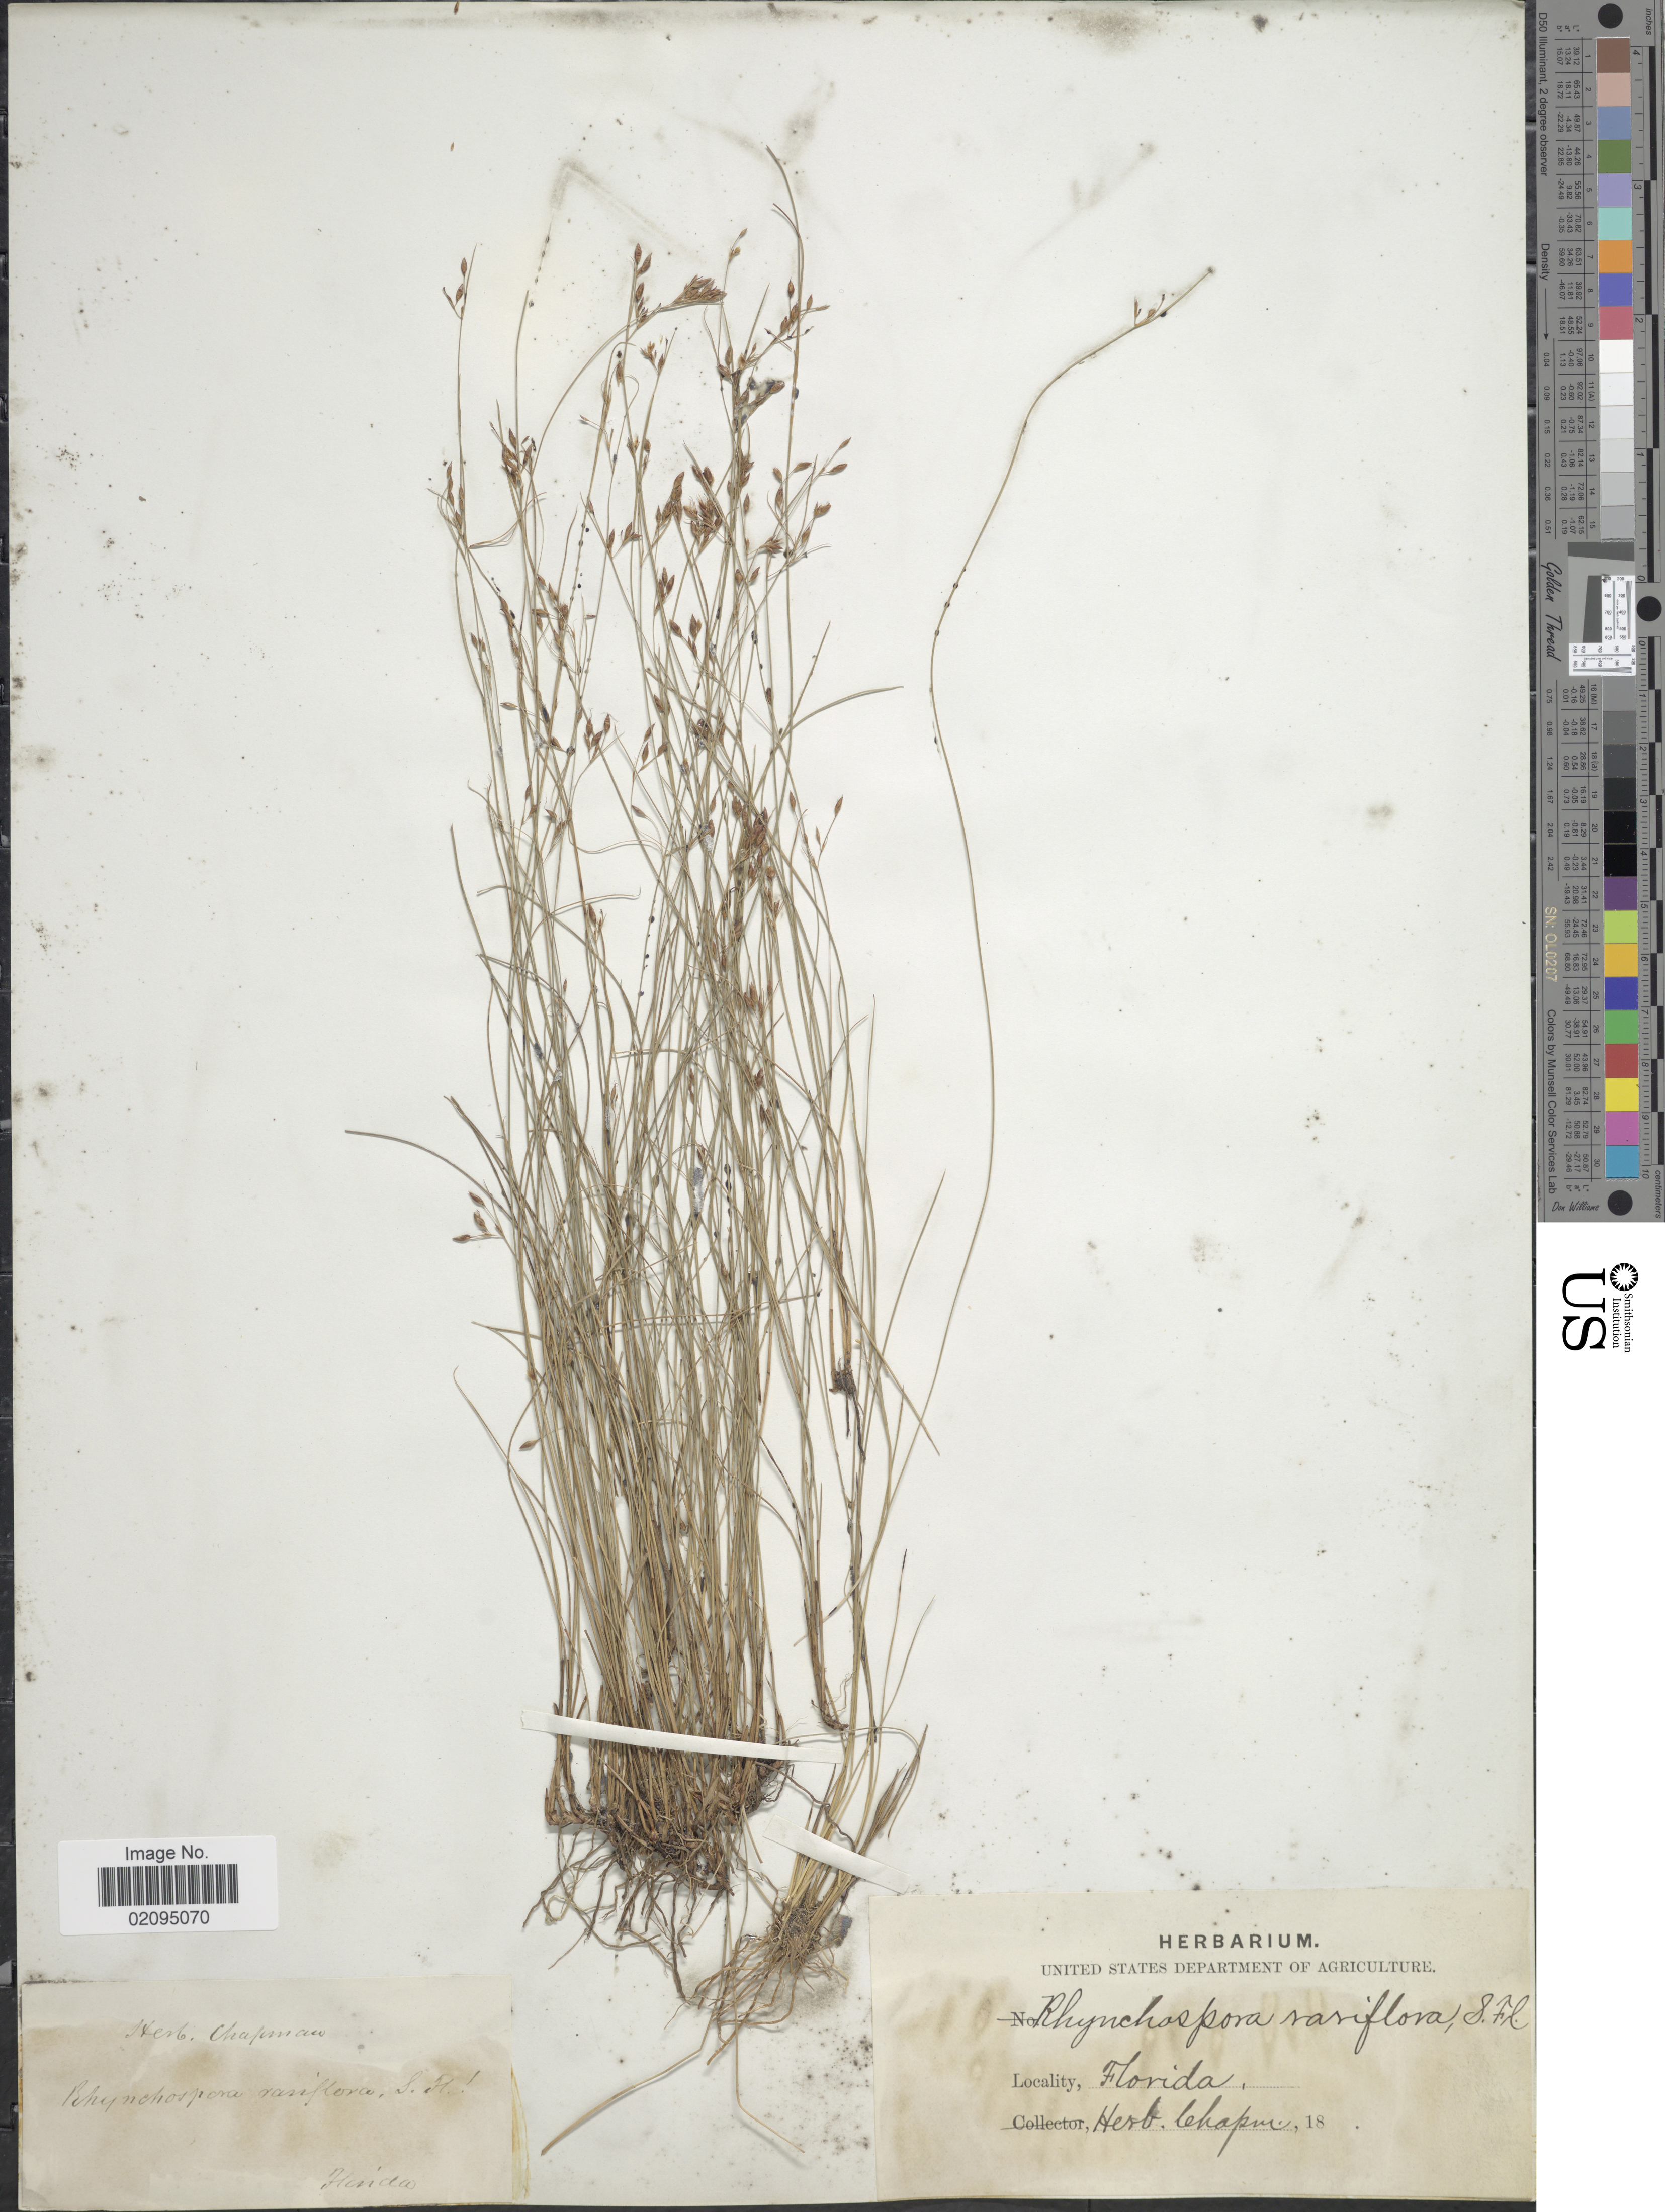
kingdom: Plantae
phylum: Tracheophyta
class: Liliopsida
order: Poales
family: Cyperaceae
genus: Rhynchospora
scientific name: Rhynchospora rariflora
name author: (Michx.) Elliott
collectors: ex herb. Chapman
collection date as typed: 18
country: United States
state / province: Florida